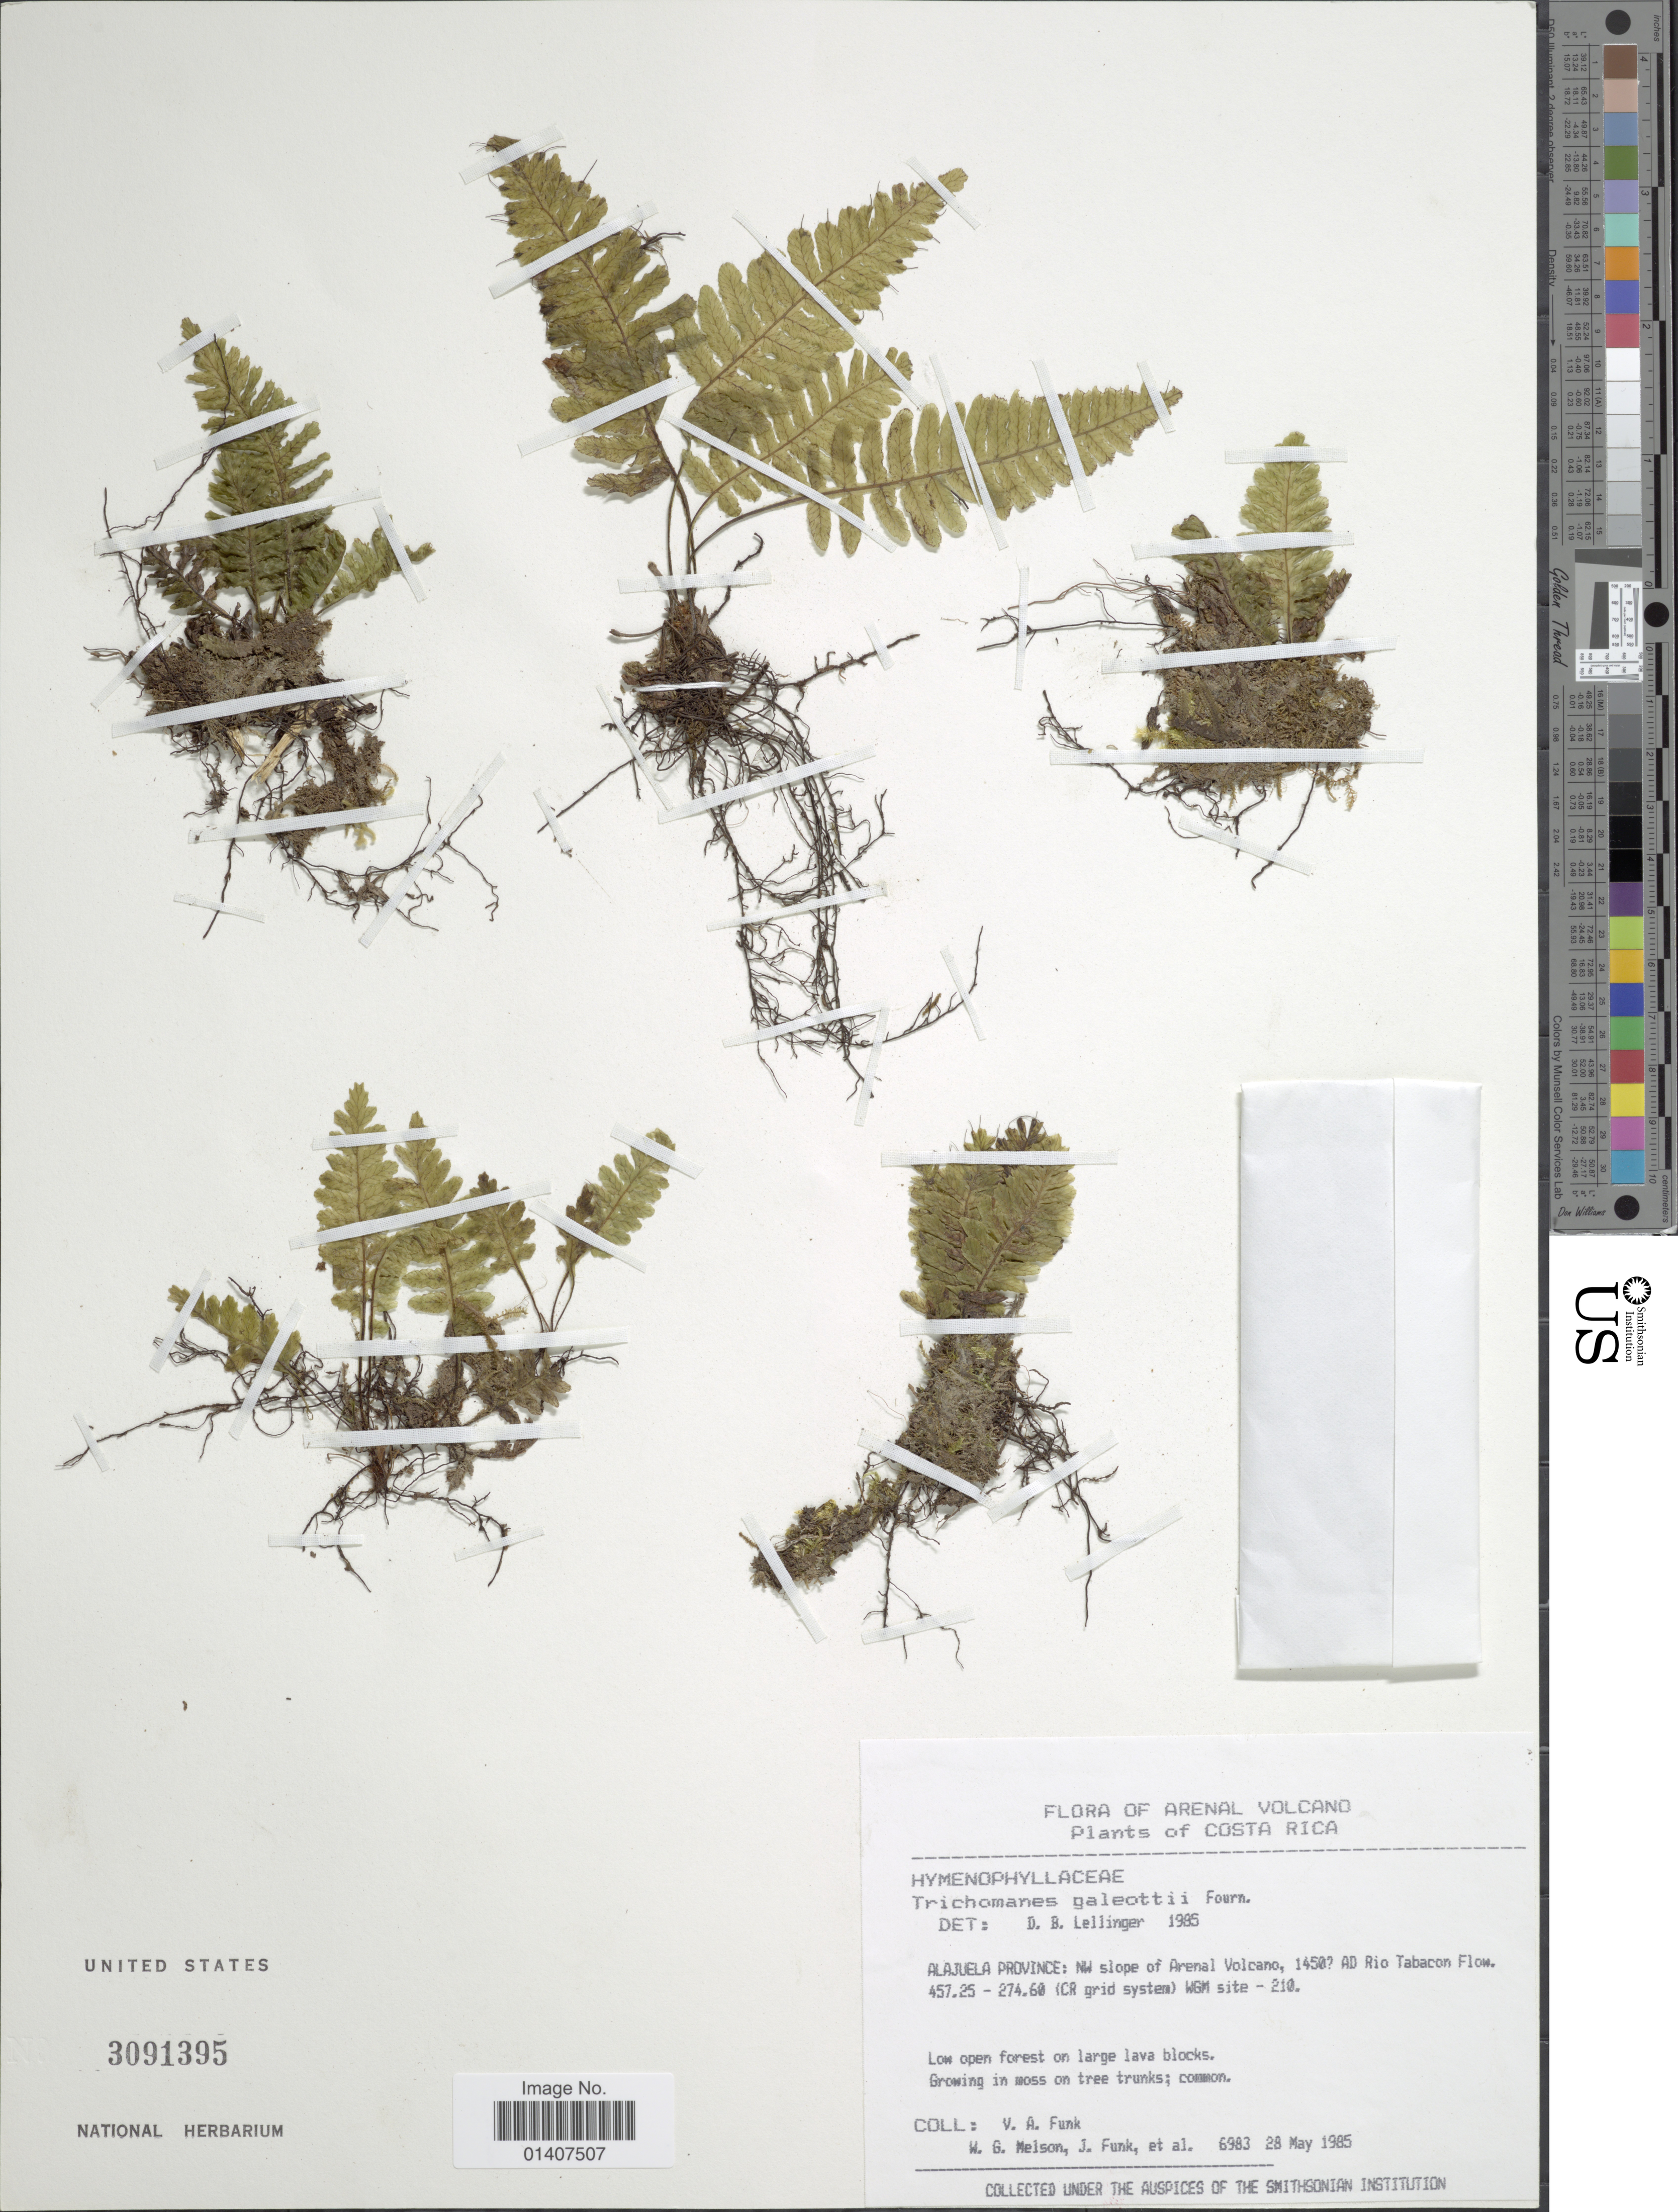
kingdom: Plantae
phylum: Tracheophyta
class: Polypodiopsida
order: Hymenophyllales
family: Hymenophyllaceae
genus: Trichomanes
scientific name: Trichomanes galeottii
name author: E. Fourn.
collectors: V. Funk, W. Melson, J. Funk & et al.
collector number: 6983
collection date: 1985-05-28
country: Costa Rica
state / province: Alajuela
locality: Arenal Volcano, Alajuela province: NW slope of Arenal Volcano, 1450 [unsure placement] AD Rio Tabacon Flow 457.25-274.60(CR grid system) WGM site-210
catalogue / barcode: US 3091395